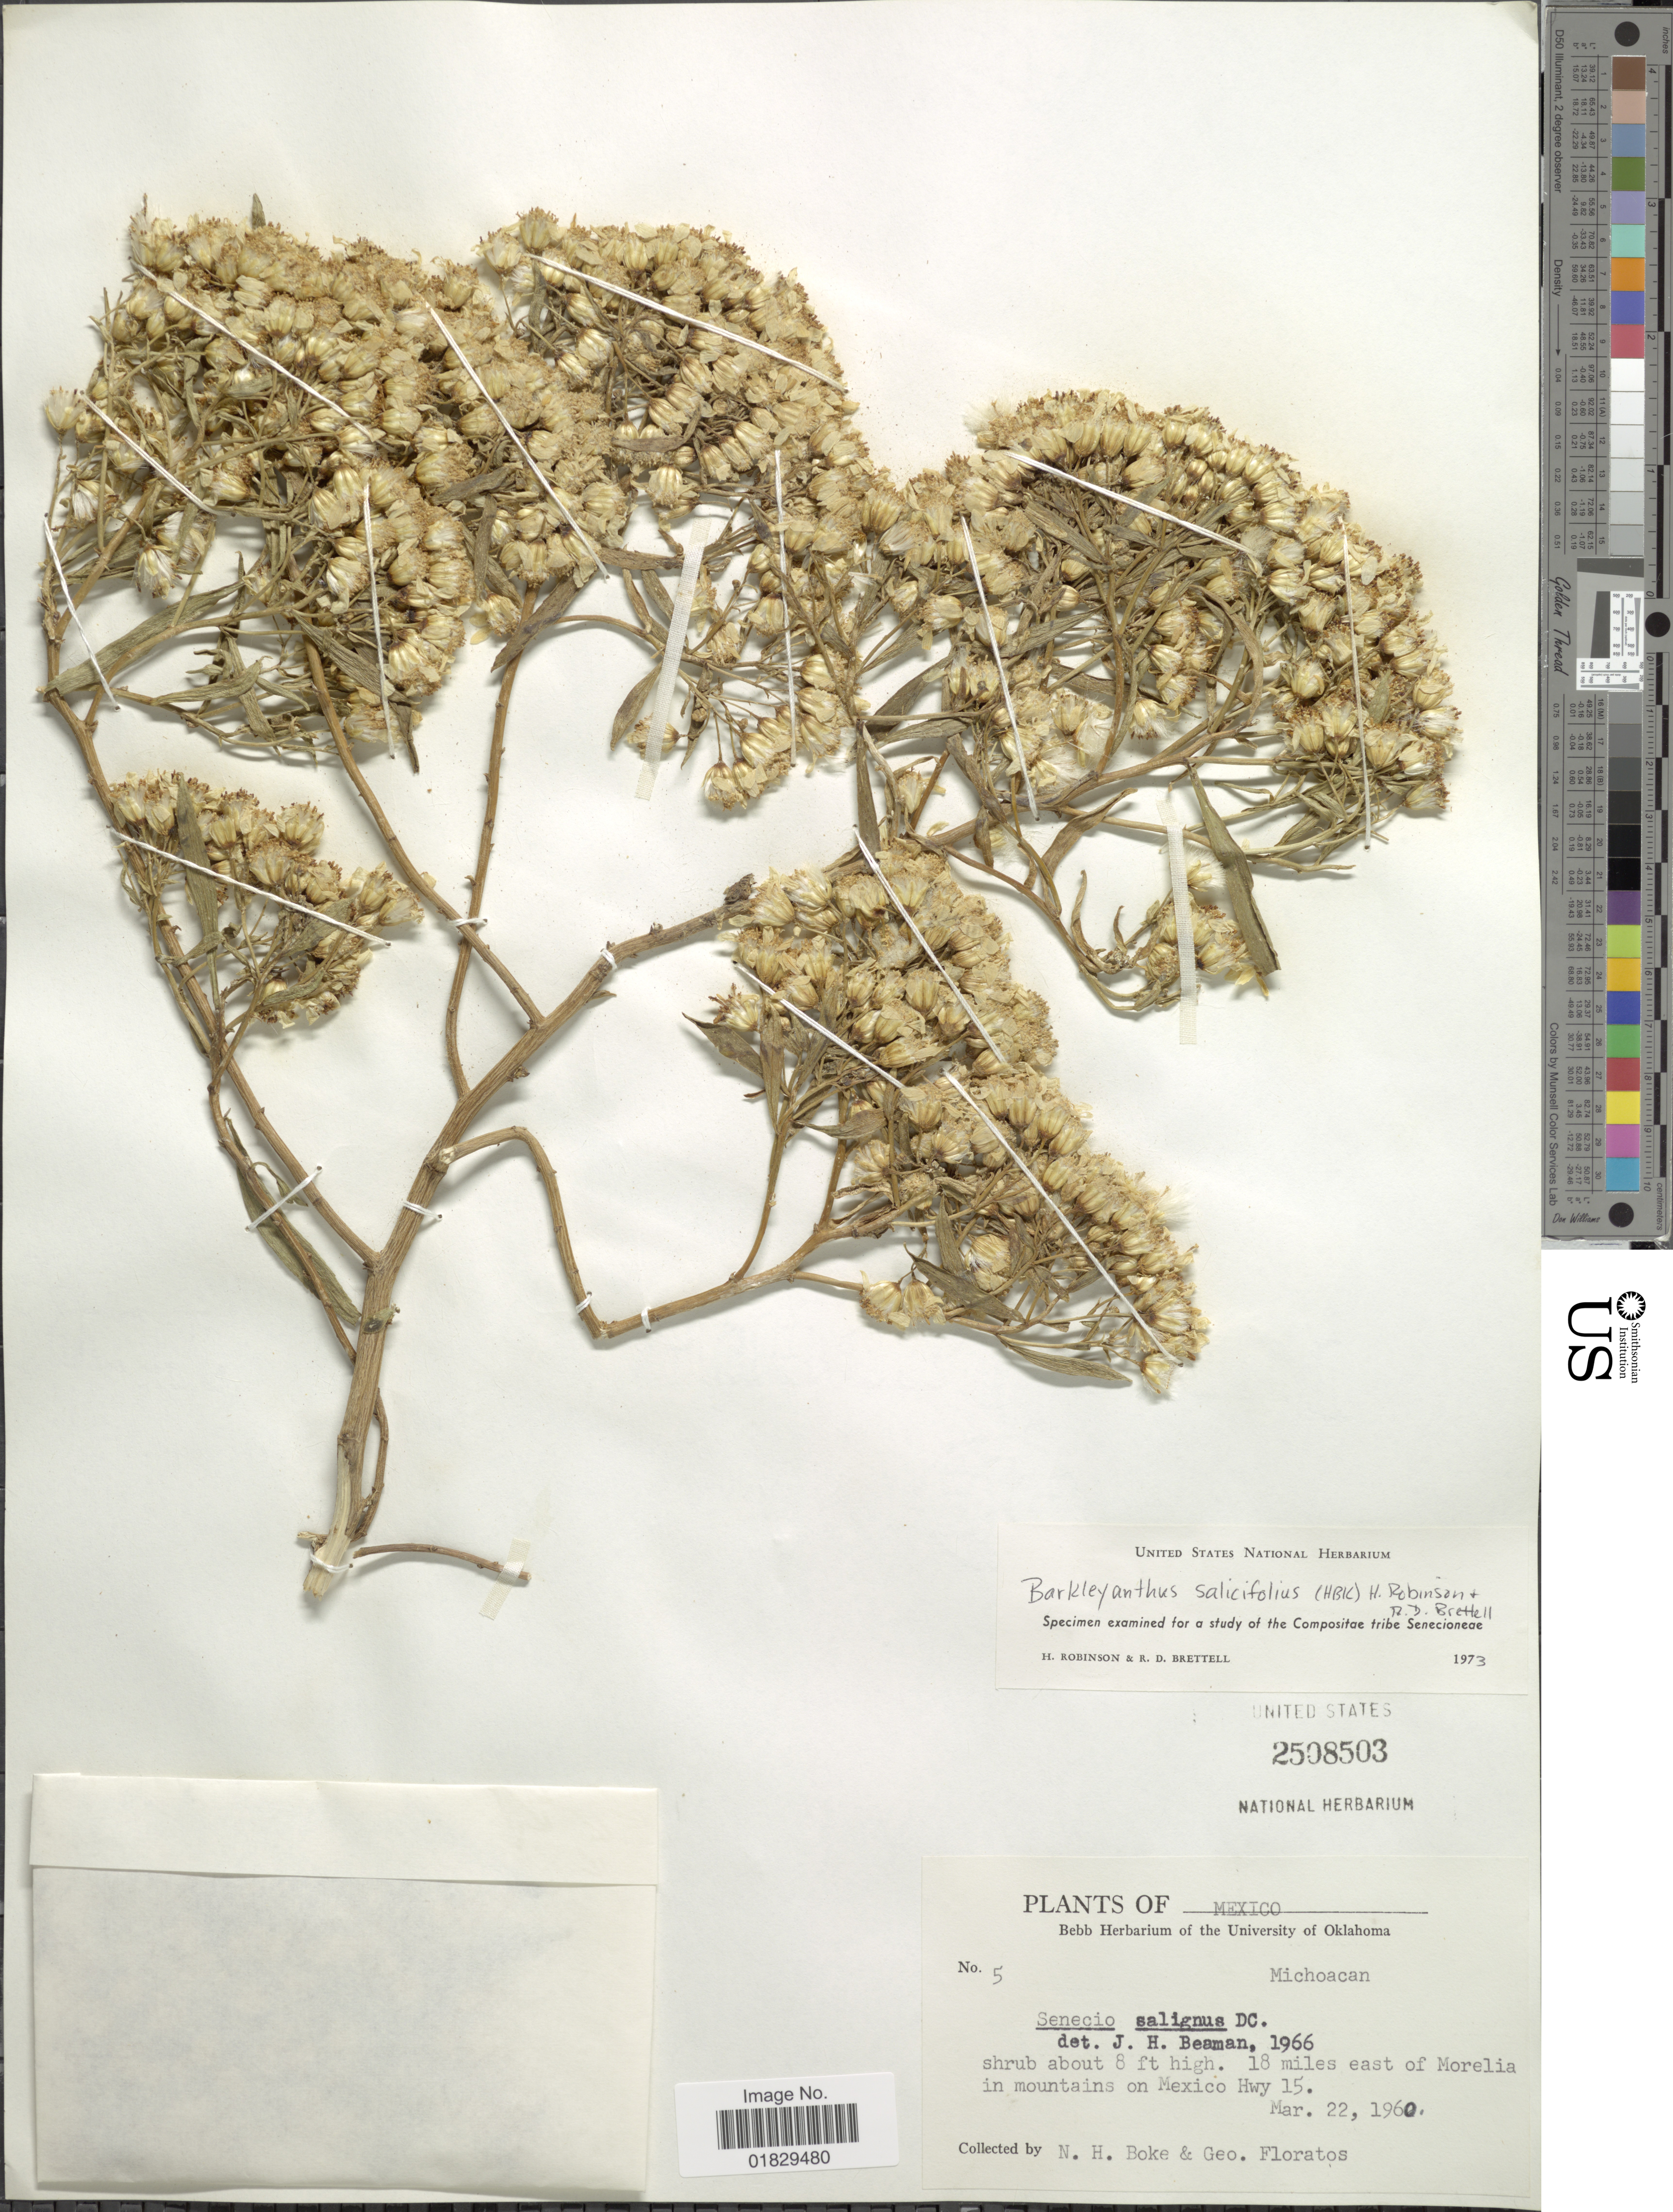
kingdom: Plantae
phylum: Tracheophyta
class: Magnoliopsida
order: Asterales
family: Asteraceae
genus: Barkleyanthus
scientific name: Barkleyanthus salicifolius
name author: (Kunth) H. Rob. & Brettell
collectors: N. Boke & G. Floratos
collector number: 5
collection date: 1960-03-22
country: Mexico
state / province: Michoacán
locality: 18 miles east of Morelia in mountains on Mexico Hwy 15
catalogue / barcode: US 2508503